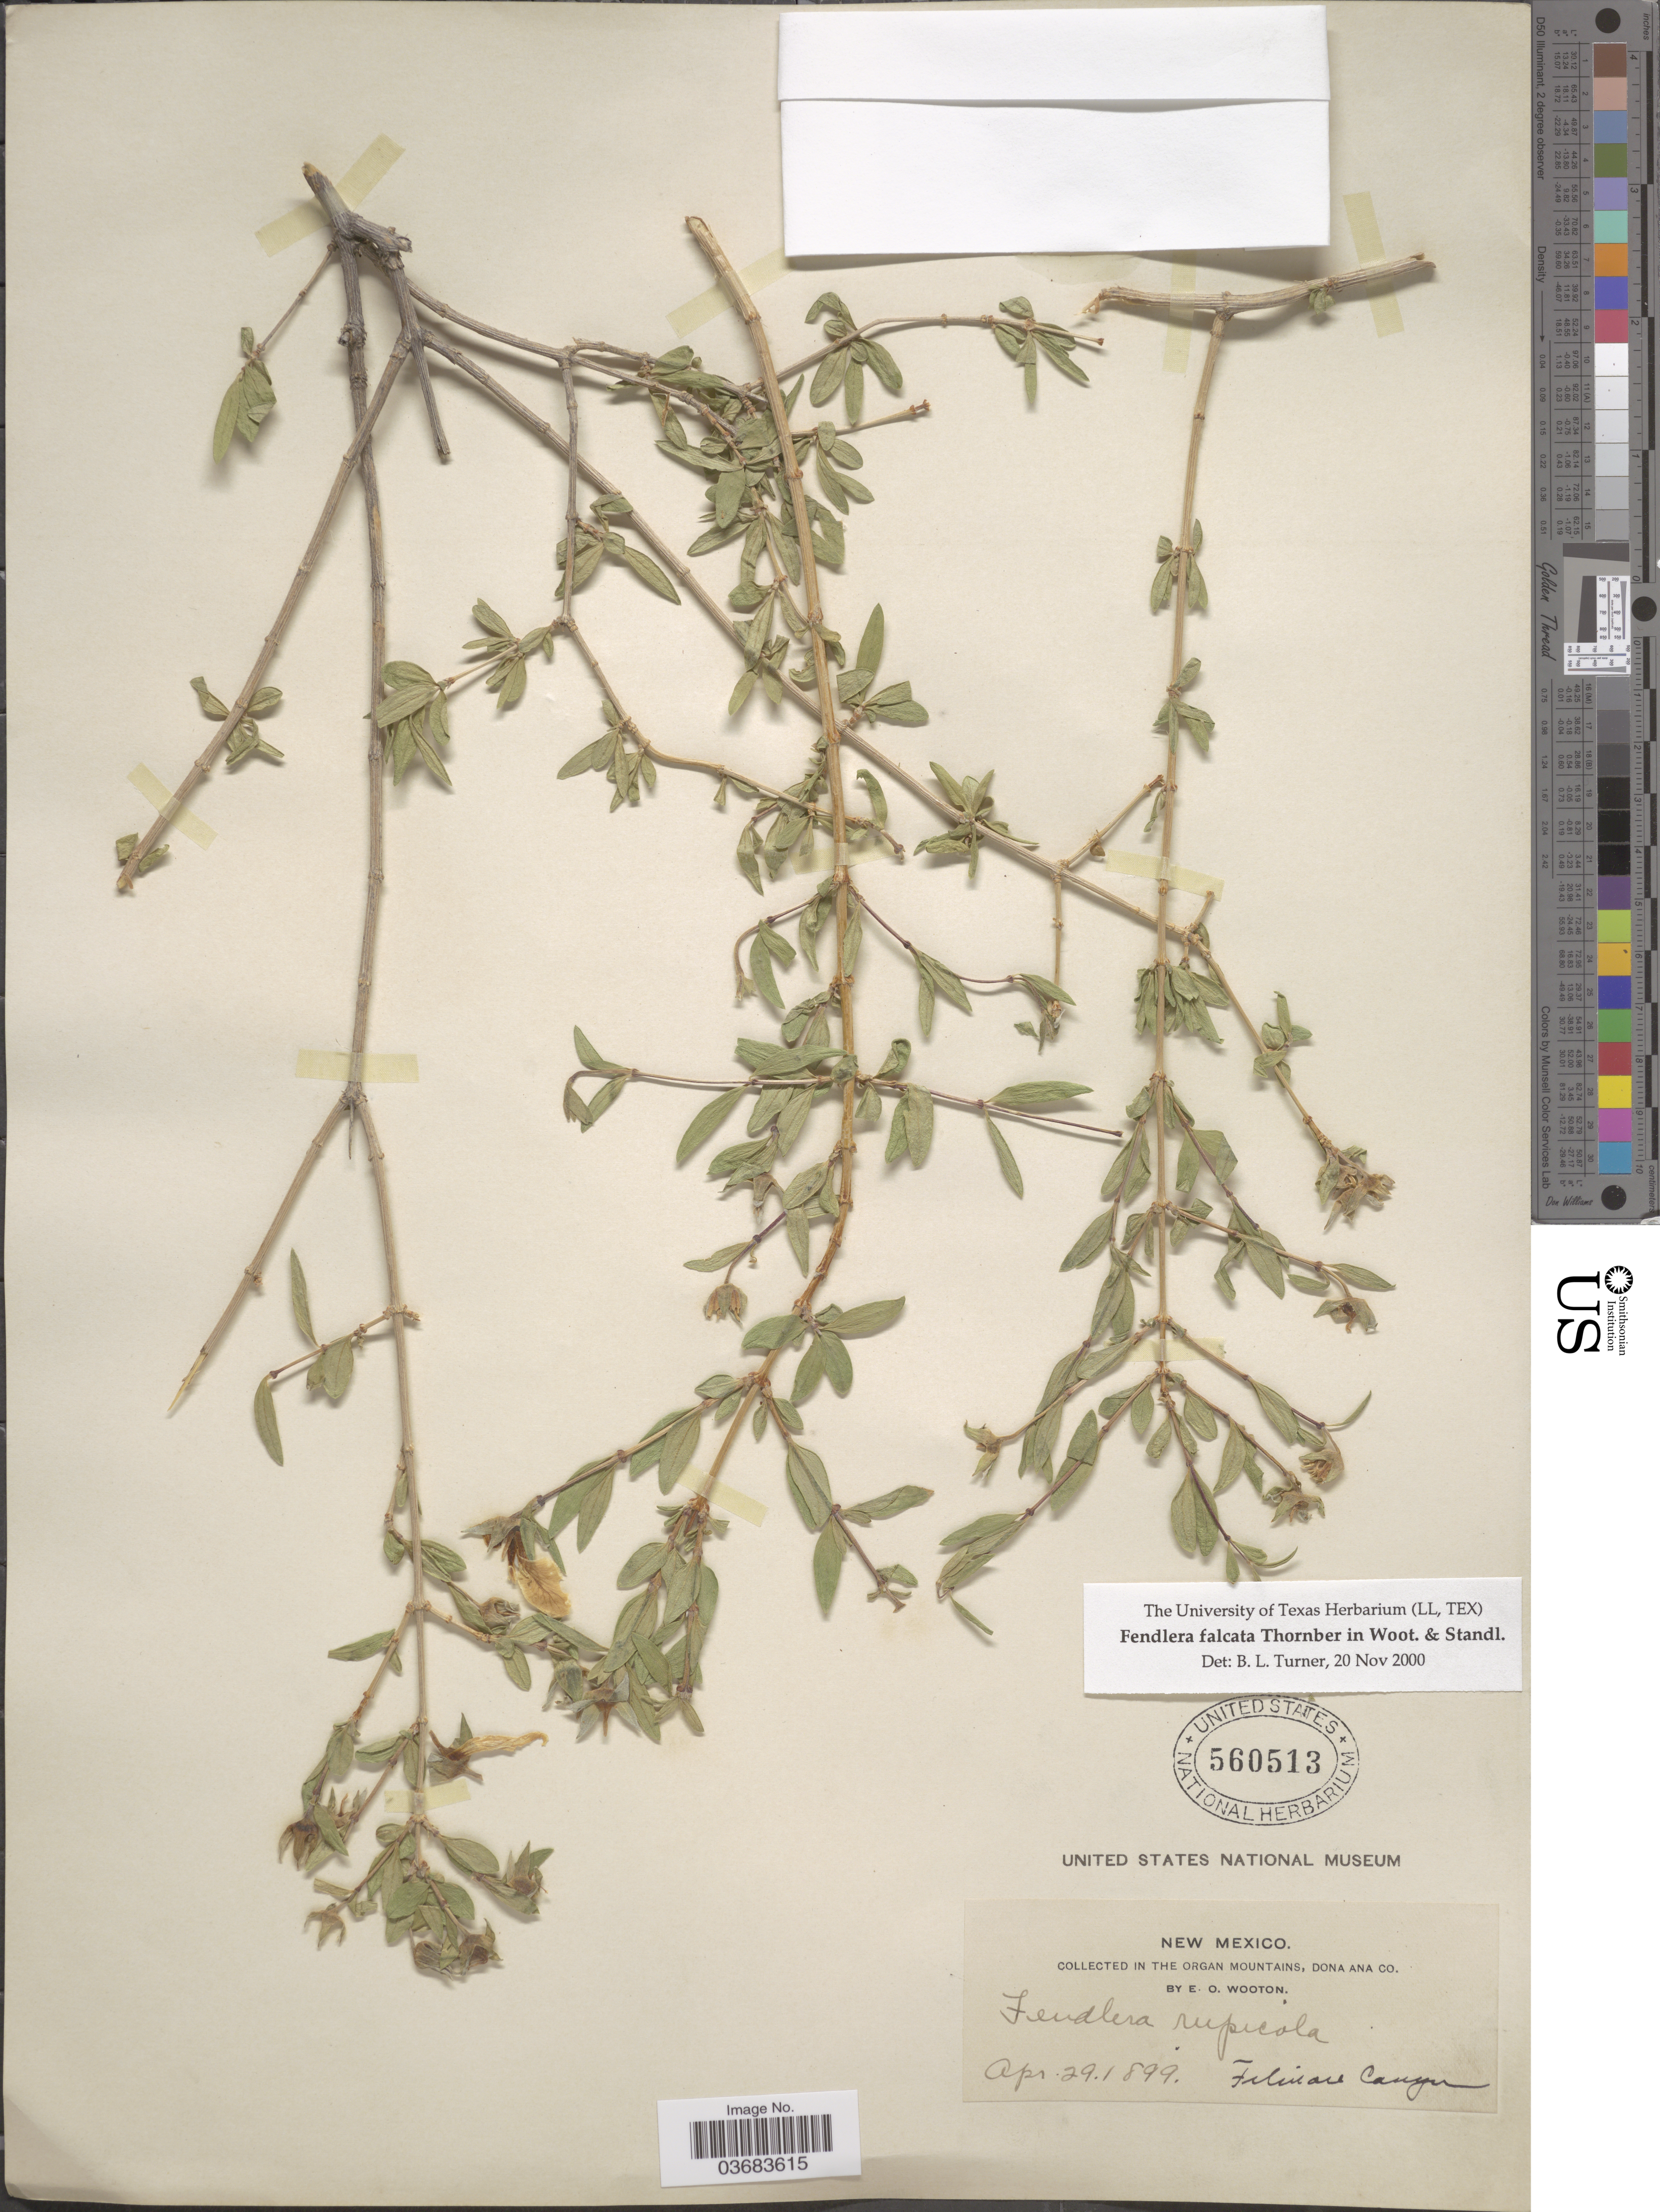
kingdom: Plantae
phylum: Tracheophyta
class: Magnoliopsida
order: Cornales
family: Hydrangeaceae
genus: Fendlera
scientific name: Fendlera rupicola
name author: Englem. & A. Gray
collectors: E. O. Wooton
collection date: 1899-04-29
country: United States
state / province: New Mexico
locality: In The Organ Mountains, Dona Ana Co. Filmore Canyon.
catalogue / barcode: US 560513